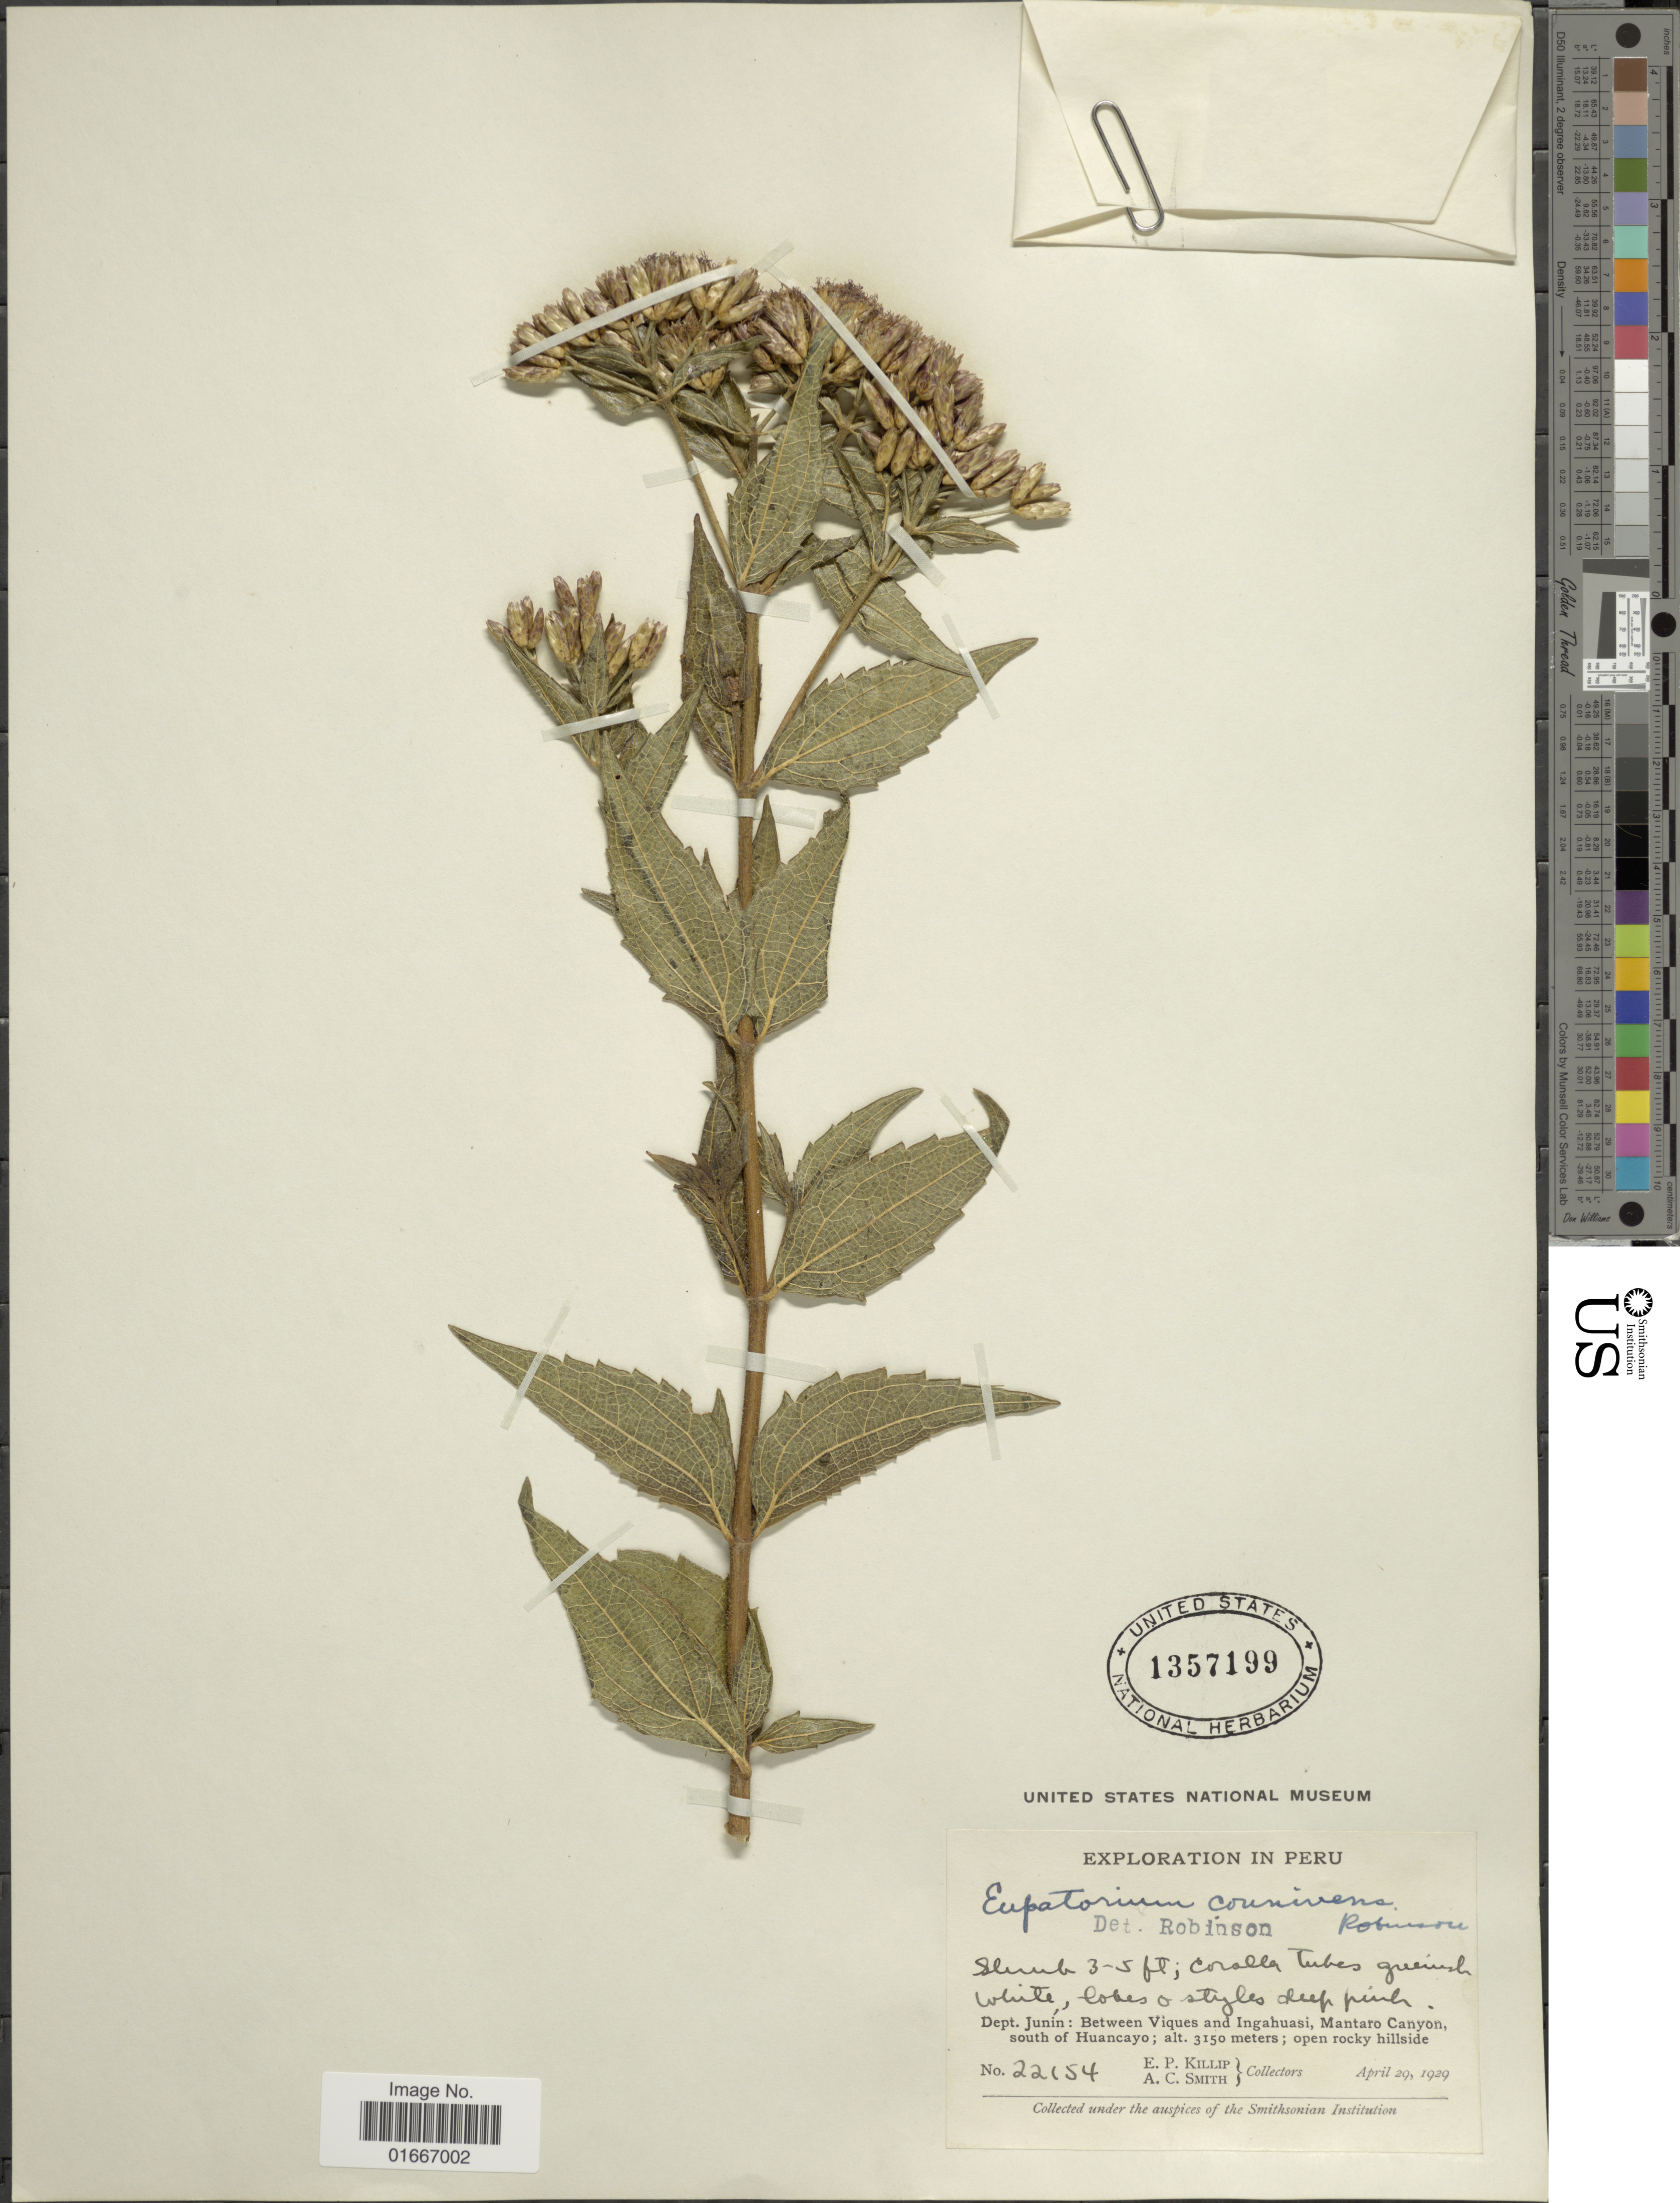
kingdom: Plantae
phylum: Tracheophyta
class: Magnoliopsida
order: Asterales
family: Asteraceae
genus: Chromolaena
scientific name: Chromolaena connivens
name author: (Rusby) R.M. King & H. Rob.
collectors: E. P. Killip & A. C. Smith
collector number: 22154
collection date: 1929-04-29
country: Peru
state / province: Junín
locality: Peru. Dept. Junín: Between Viques and Ingahuasi, Mantaro Canyon, south of Huancayo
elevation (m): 3150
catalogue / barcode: US 1357199